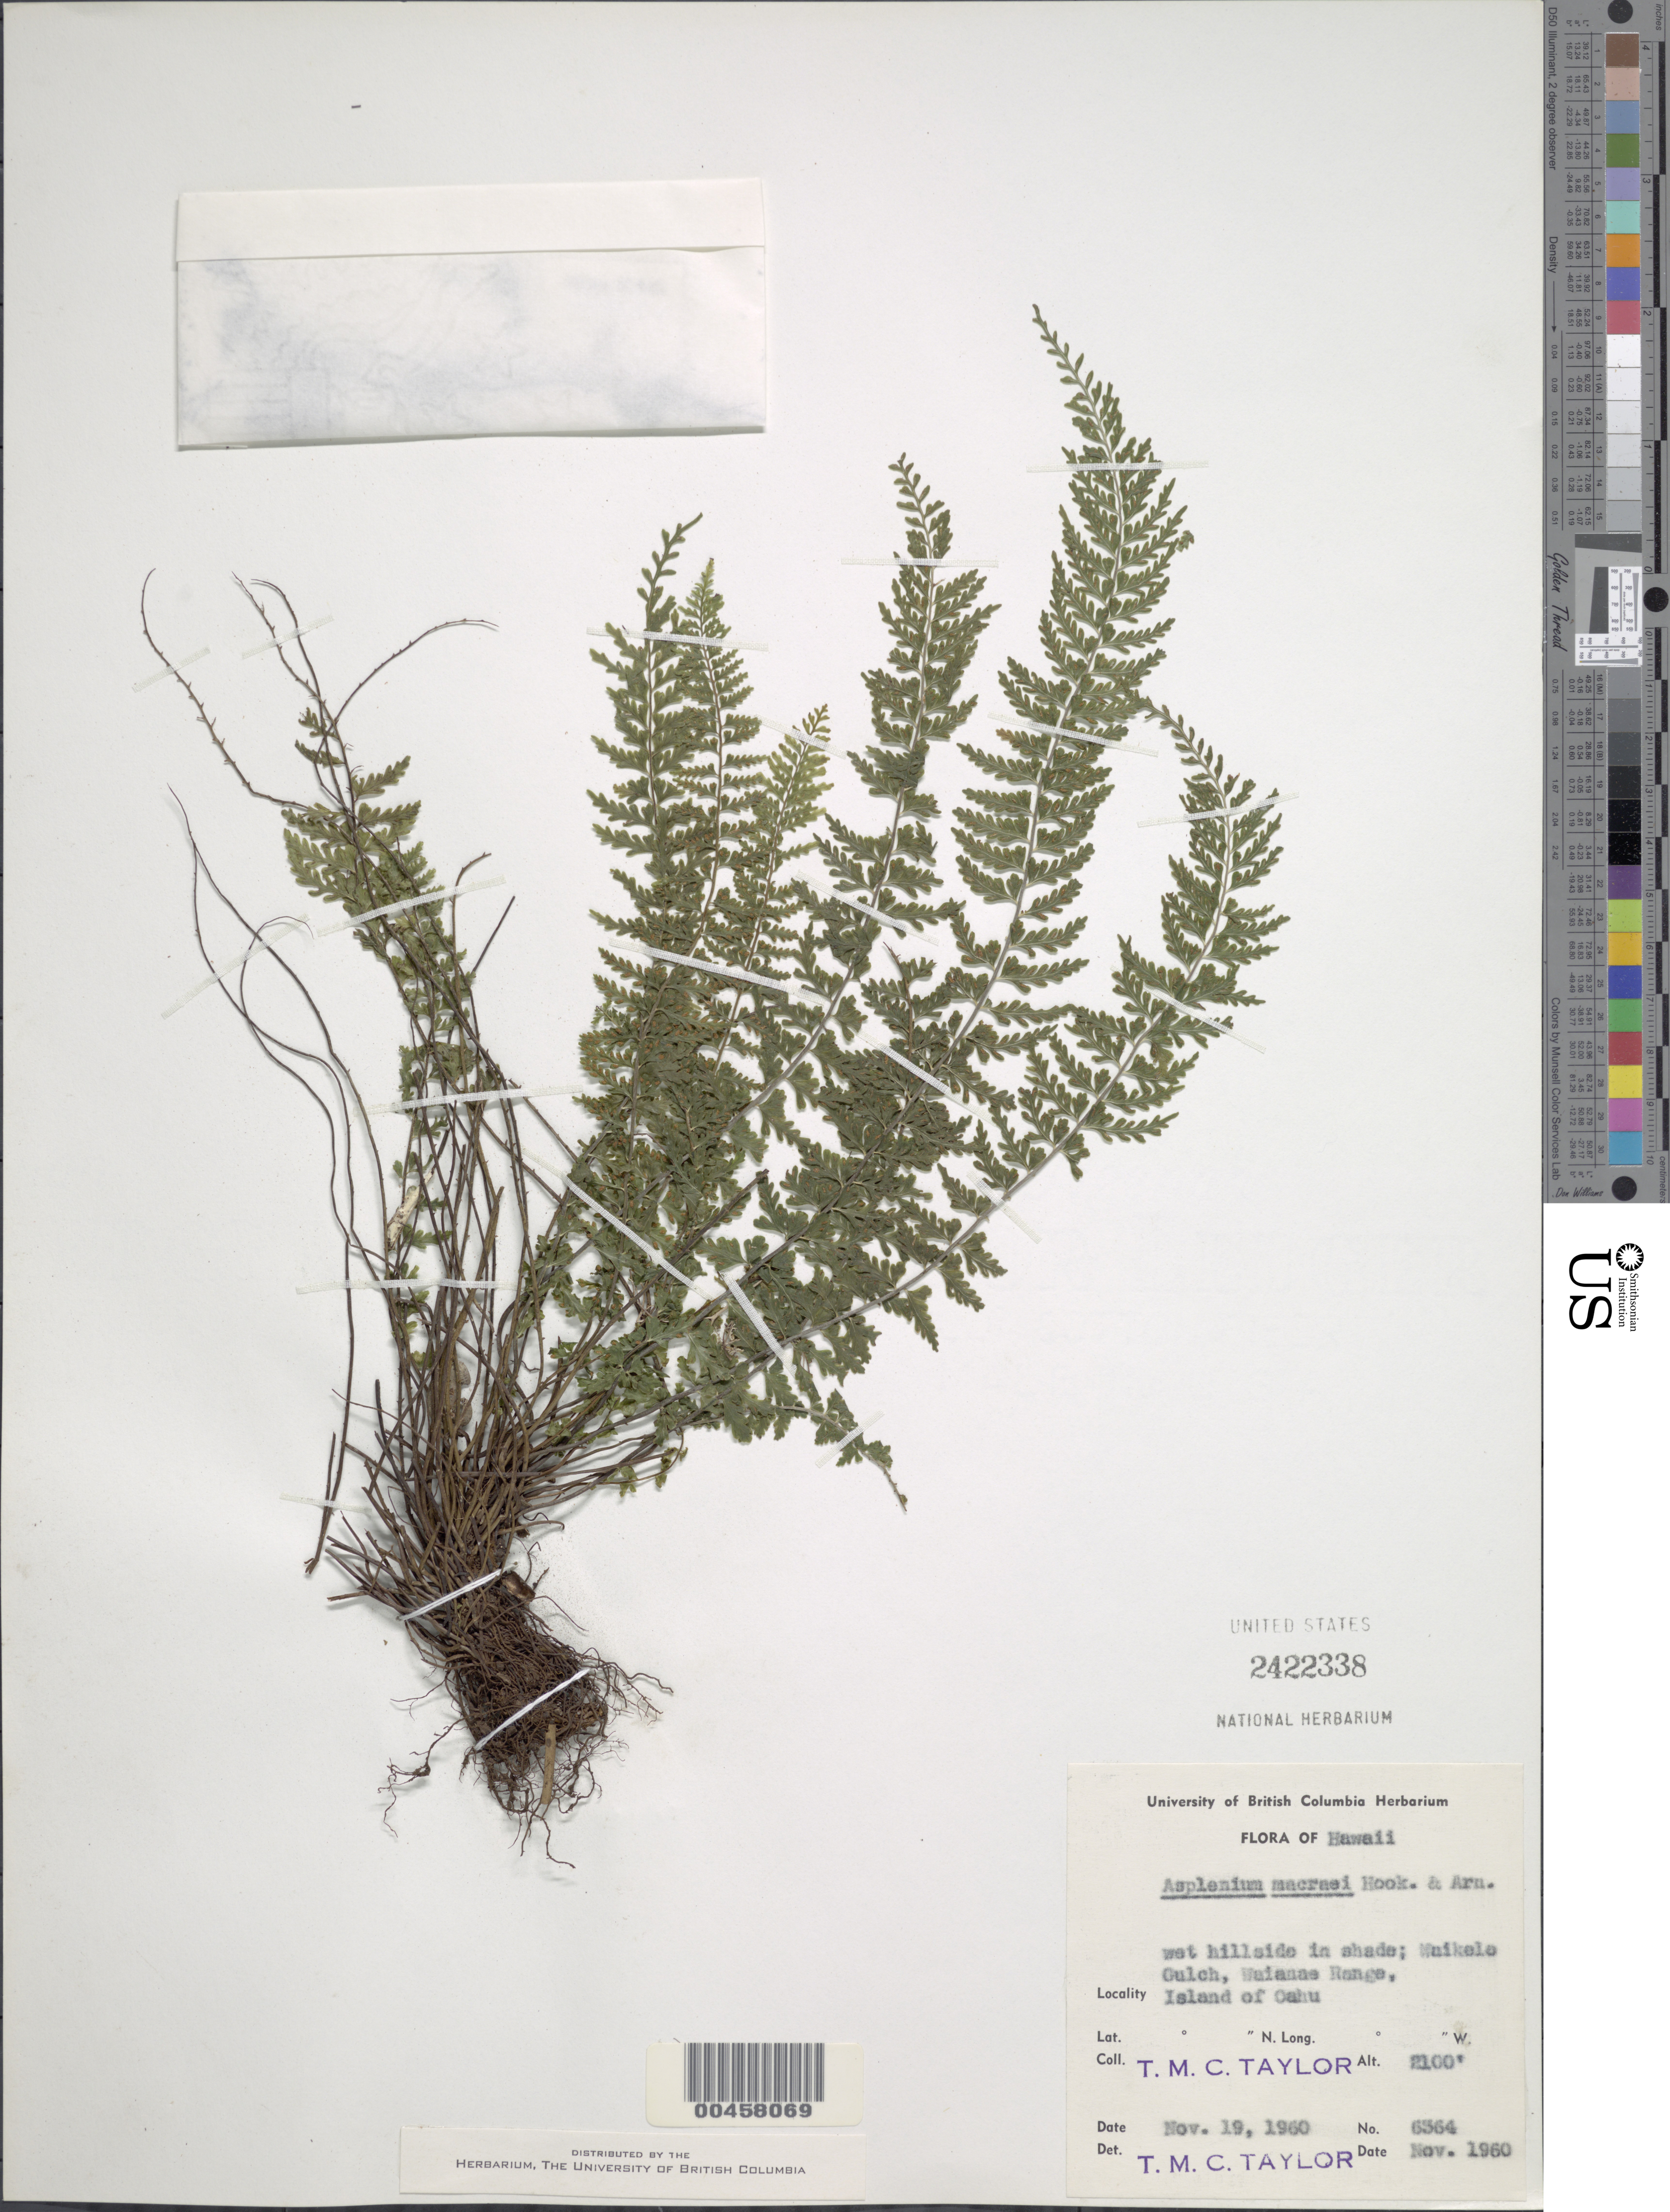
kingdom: Plantae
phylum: Tracheophyta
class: Polypodiopsida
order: Polypodiales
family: Aspleniaceae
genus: Asplenium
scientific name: Asplenium macraei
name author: Hook. & Grev.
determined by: Taylor, T. M. C.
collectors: T. M. C. Taylor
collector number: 6364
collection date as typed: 10 Nov 1960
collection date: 1960-11-10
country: United States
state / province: Hawaii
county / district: Honolulu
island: Oahu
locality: Waikalo Gulch, Waianae Range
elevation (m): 640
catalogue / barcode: US 2422338